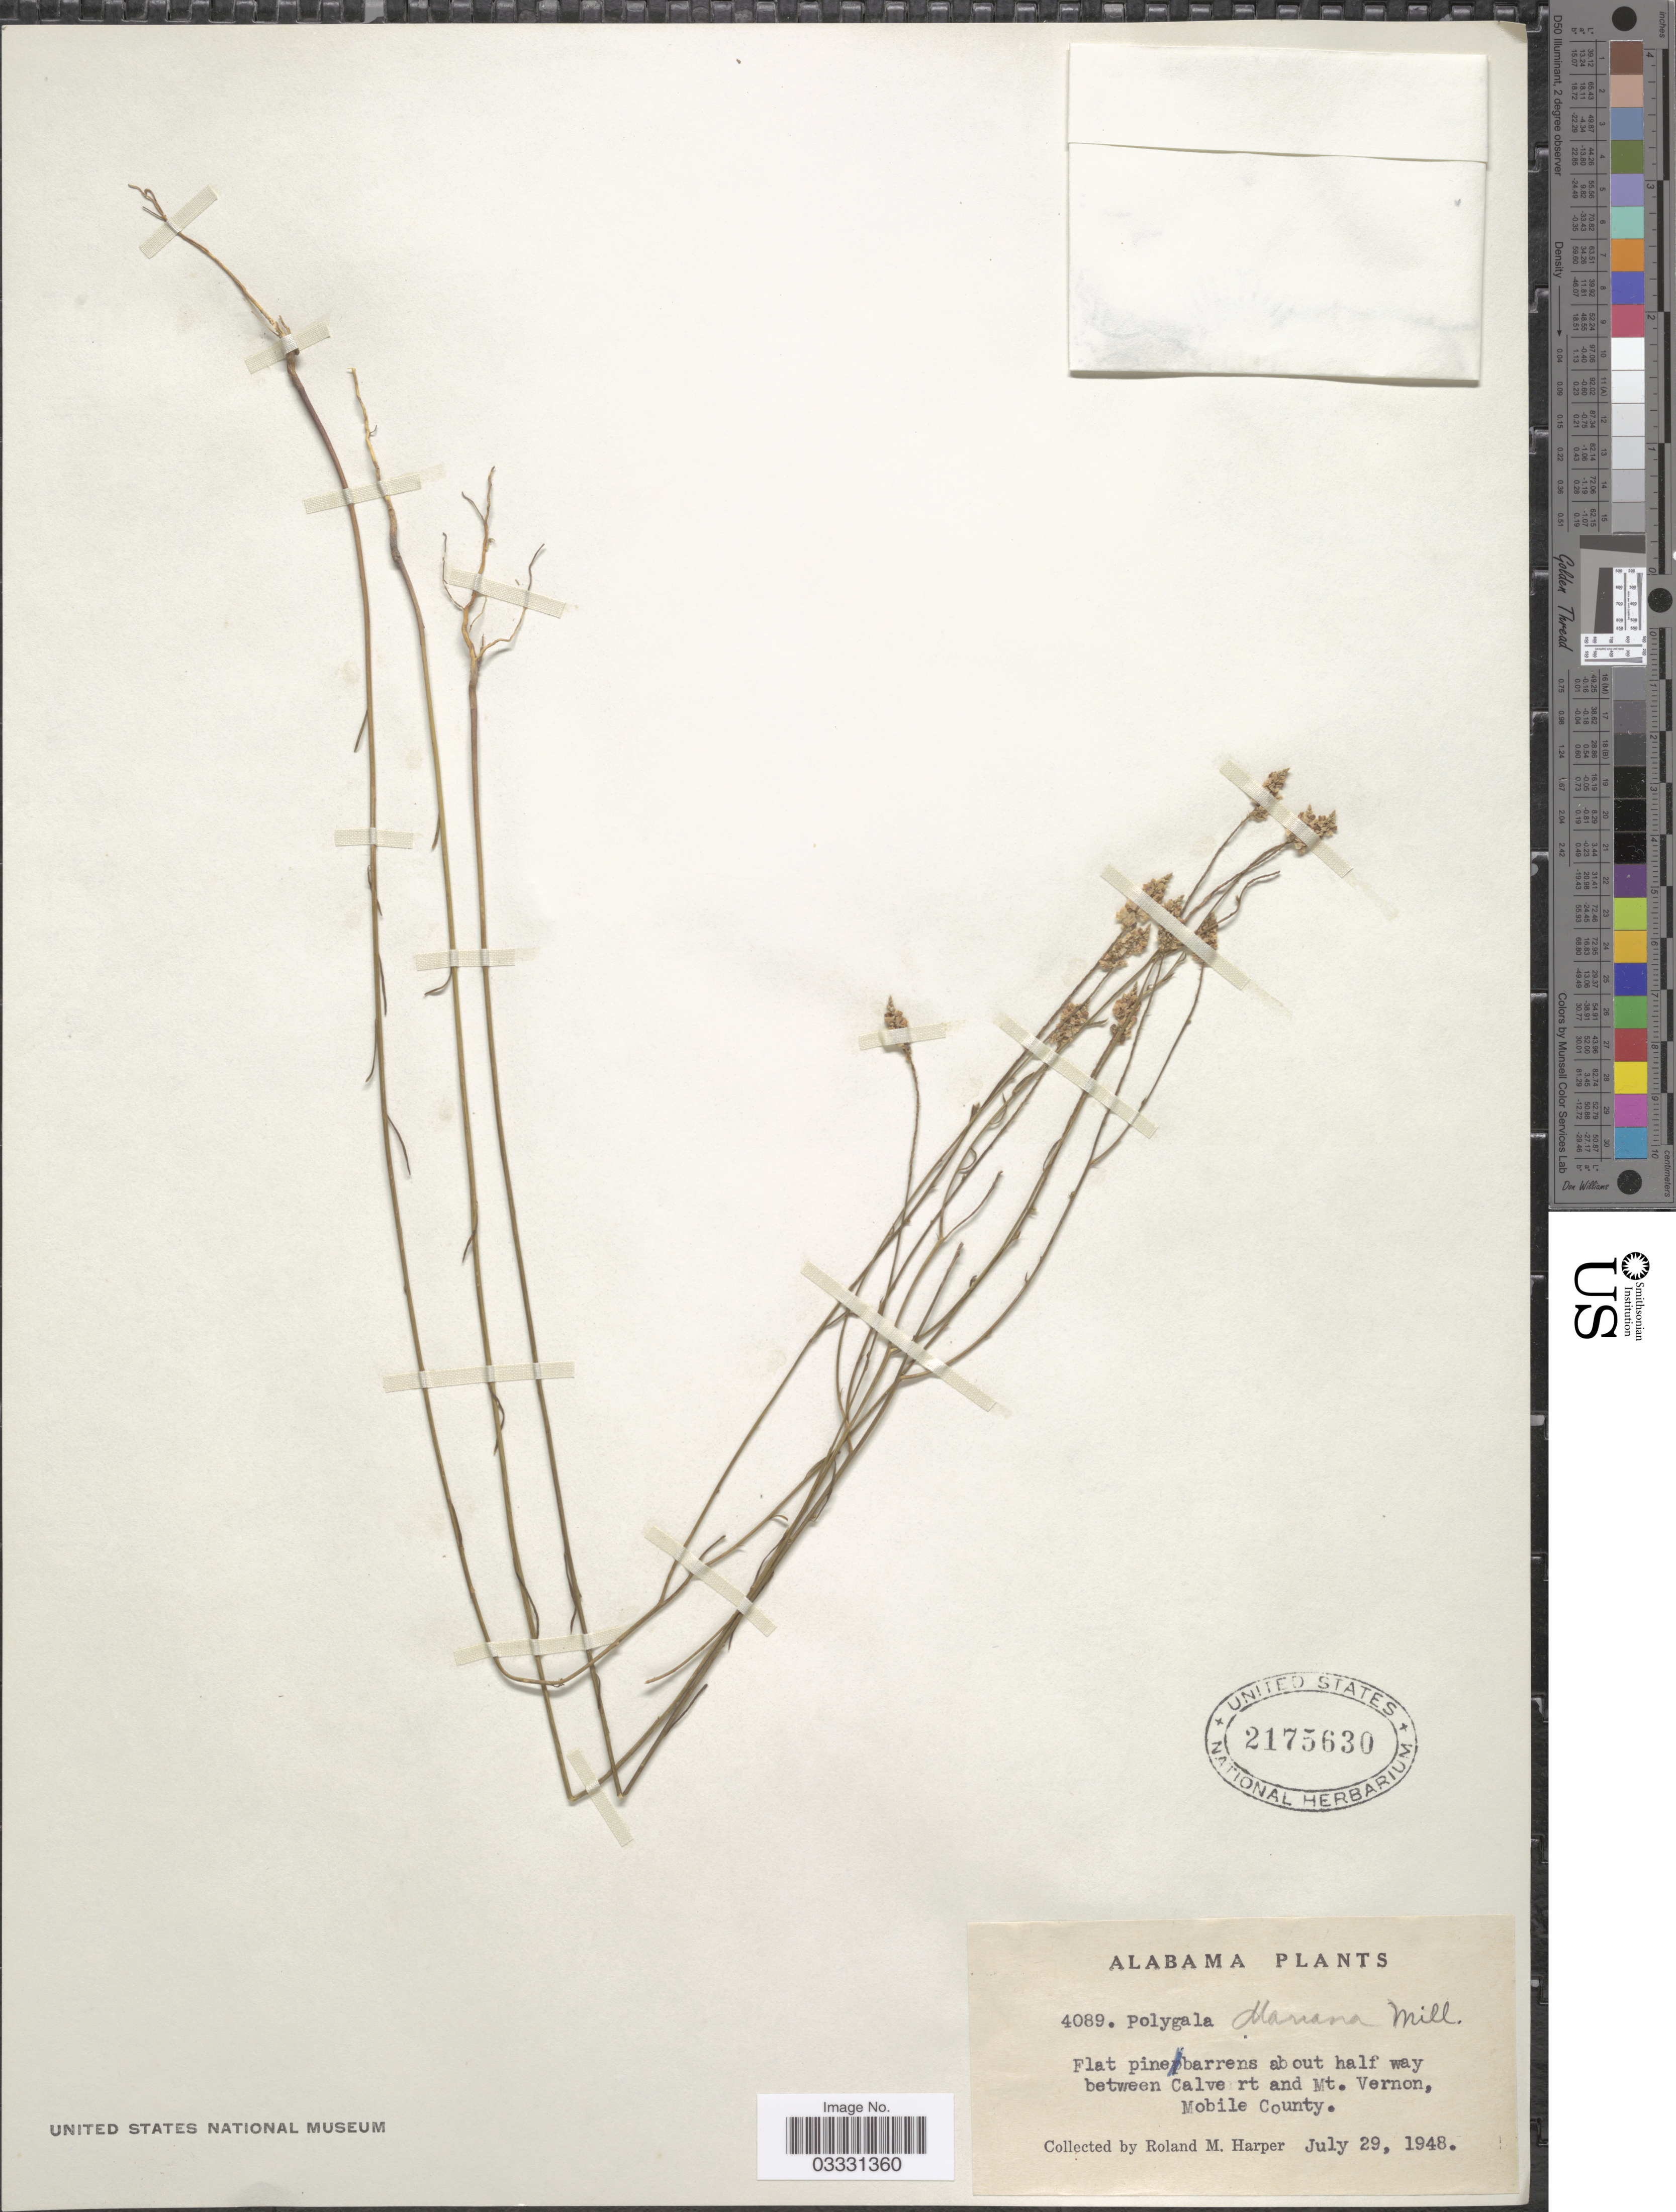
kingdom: Plantae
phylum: Tracheophyta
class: Magnoliopsida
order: Fabales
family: Polygalaceae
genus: Polygala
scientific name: Polygala mariana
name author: Mill.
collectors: R. M. Harper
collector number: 4089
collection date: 1948-07-29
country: United States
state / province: Alabama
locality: Flat pine barrens about half way between Calve rt and Mt. Vernon, Mobile County.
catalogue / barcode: US 2175630